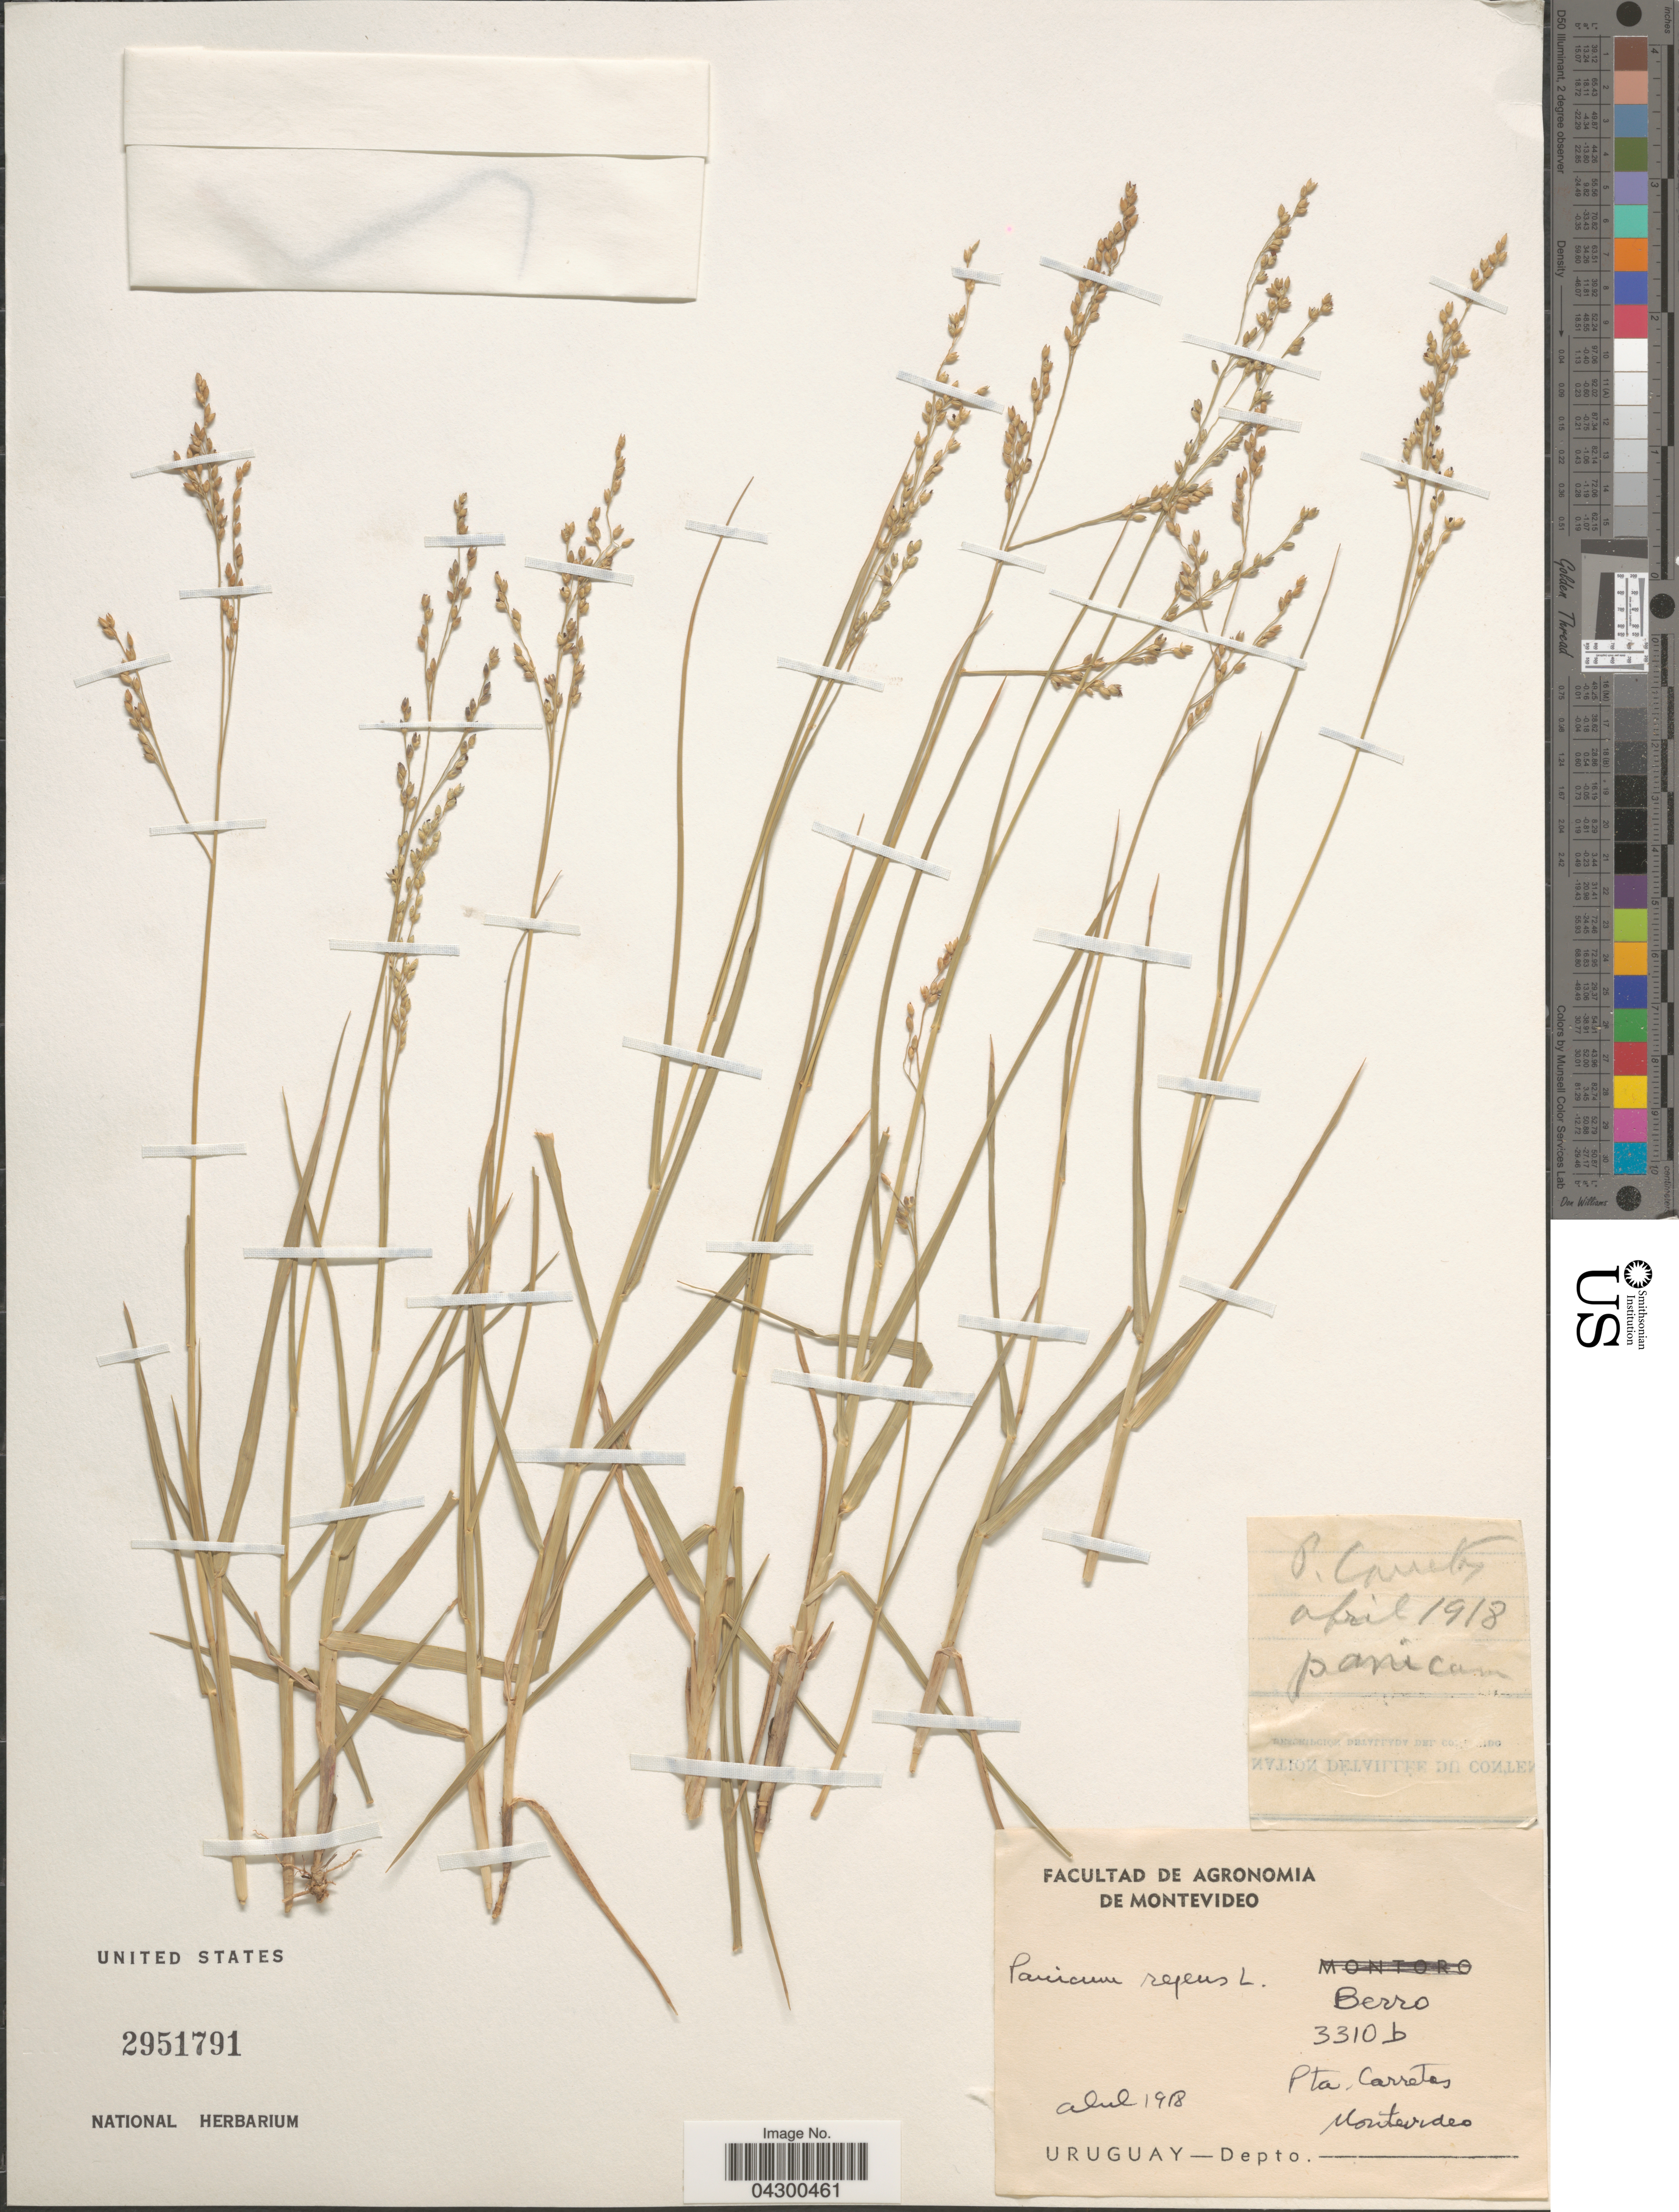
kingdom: Plantae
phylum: Tracheophyta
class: Liliopsida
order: Poales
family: Poaceae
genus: Panicum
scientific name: Panicum repens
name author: L.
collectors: Berro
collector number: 3310b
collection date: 1918-04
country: Uruguay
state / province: Montevideo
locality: Pta. Carretas. Depto. Montevideo.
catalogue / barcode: US 2951791